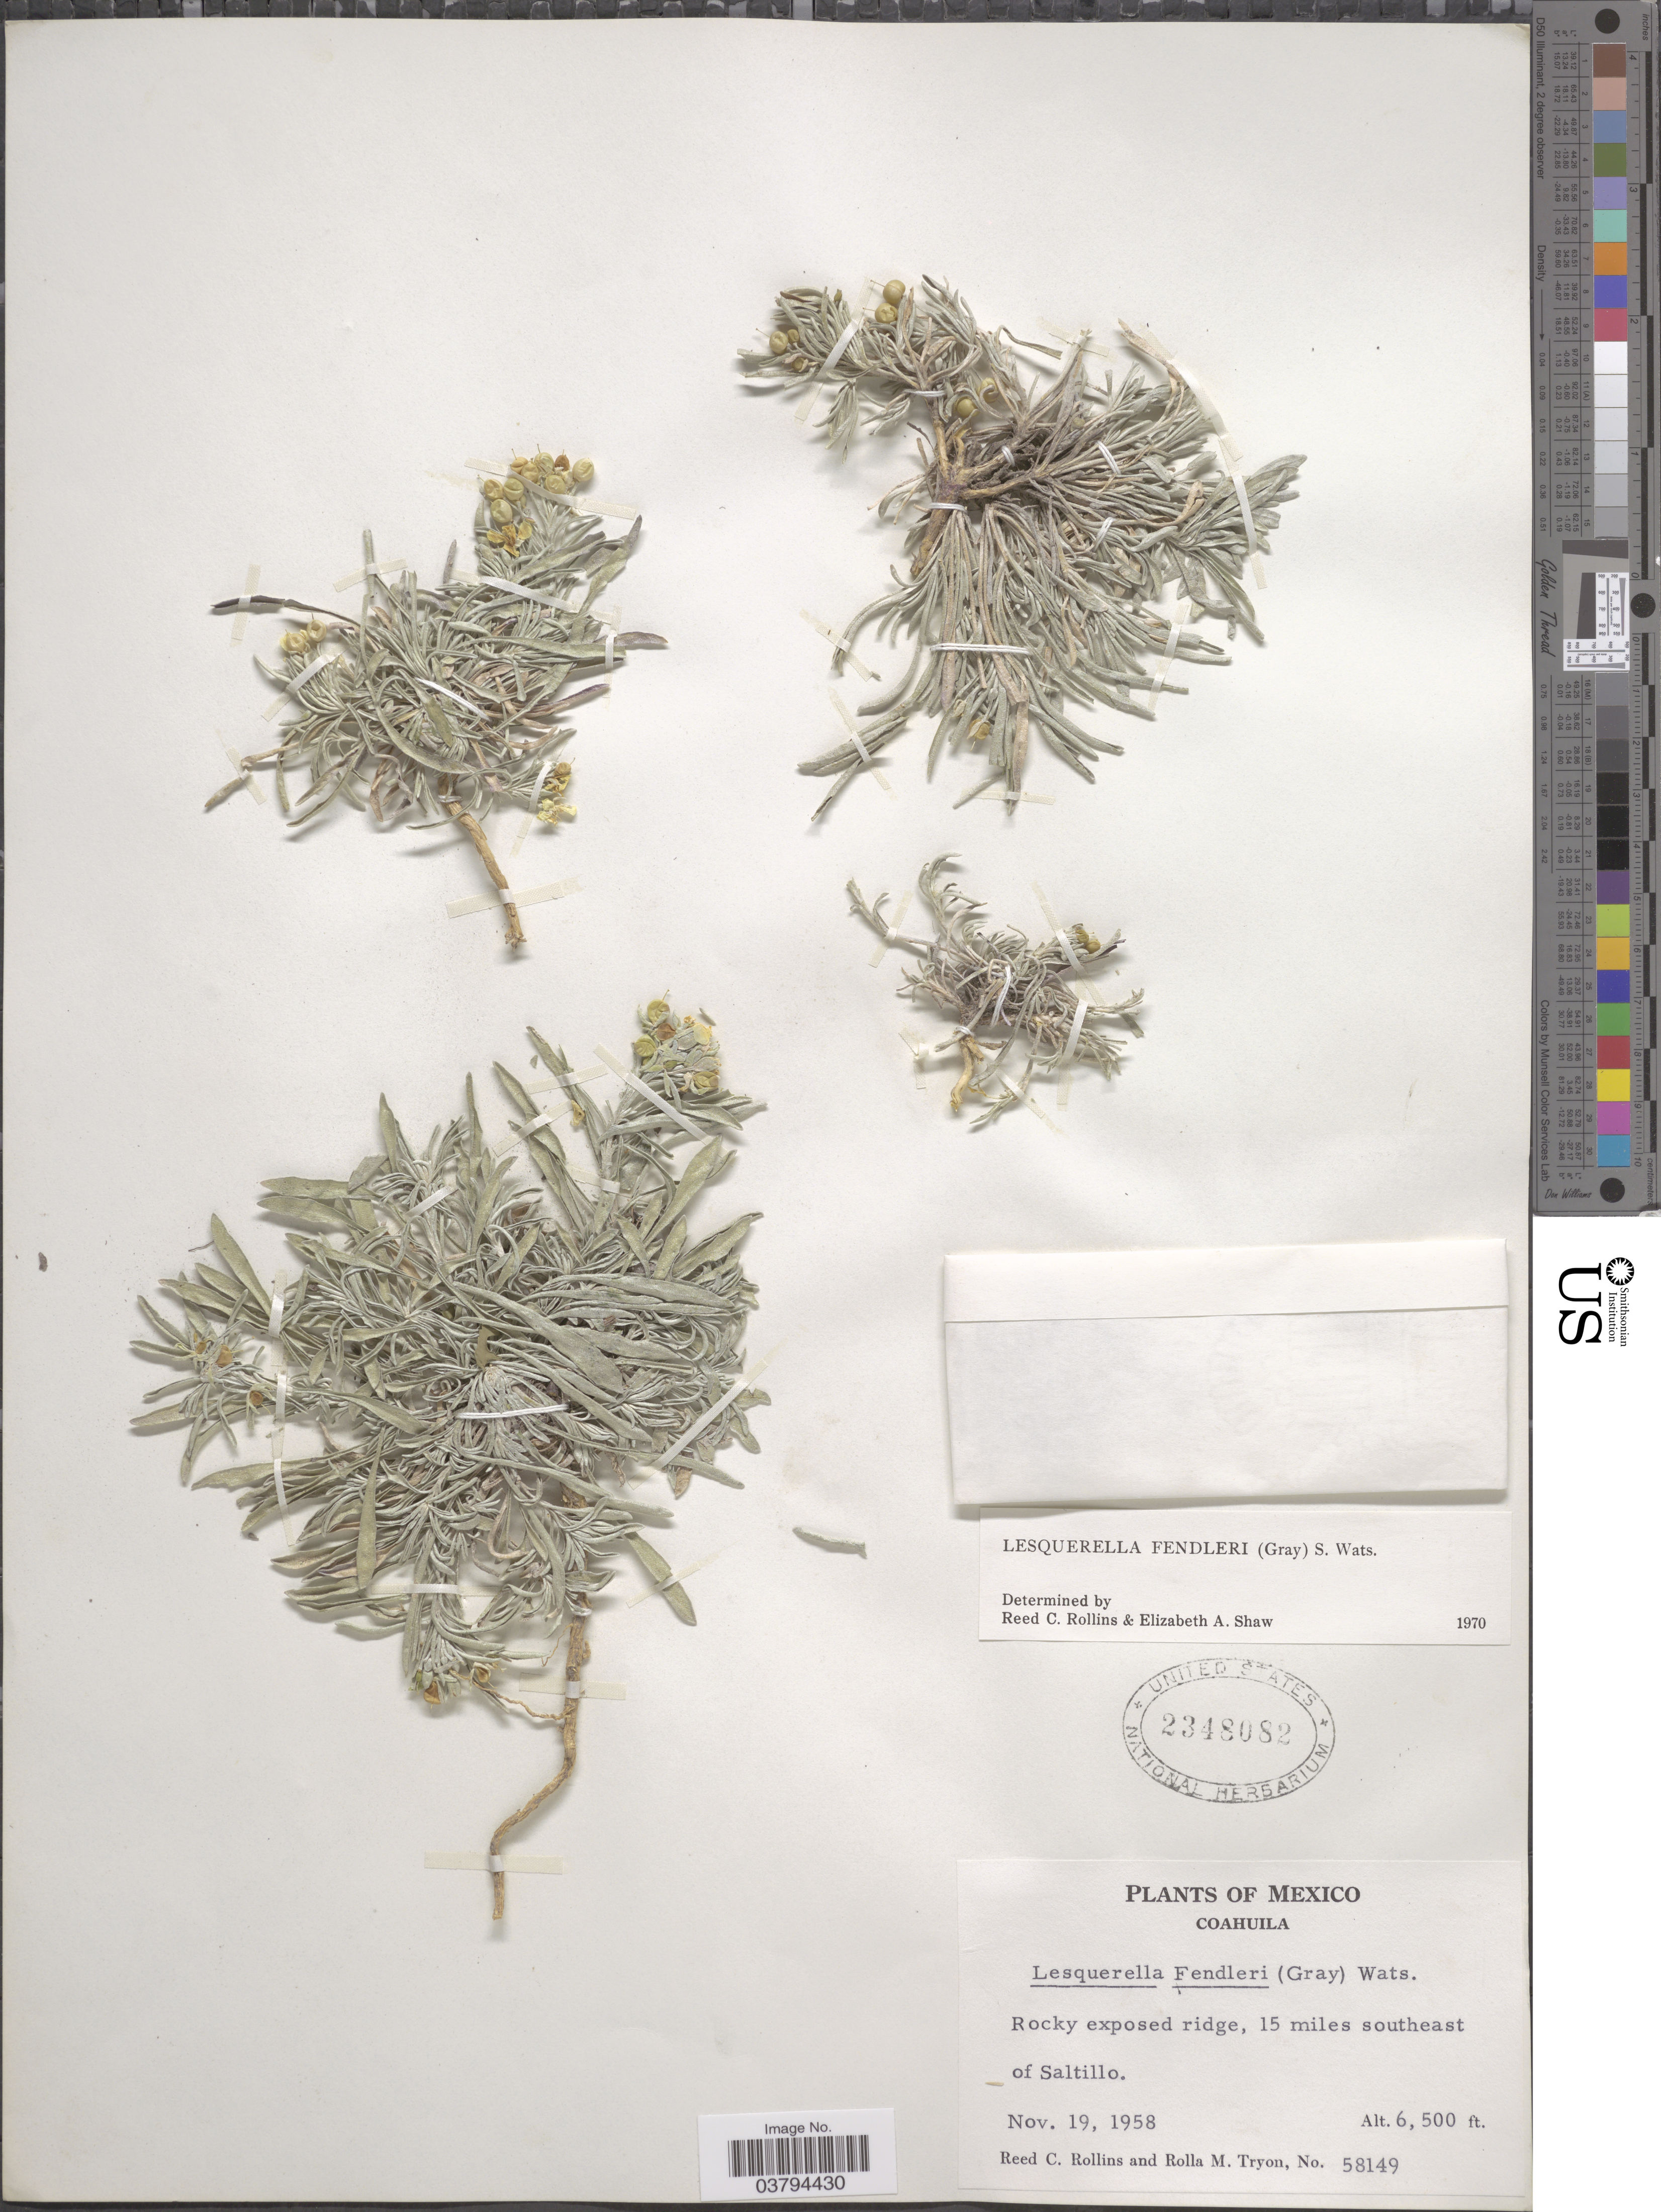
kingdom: Plantae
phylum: Tracheophyta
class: Magnoliopsida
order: Brassicales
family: Brassicaceae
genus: Lesquerella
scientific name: Lesquerella fendleri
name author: (A. Gray) S. Watson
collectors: R. C. Rollins & R. M. Tryon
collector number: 58149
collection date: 1958-11-19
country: Mexico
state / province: Coahuila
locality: Coahuila. Rocky exposed ridge, 15 miles southeast of Saltillo.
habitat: rocky exposed ridge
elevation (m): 1981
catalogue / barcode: US 2348082